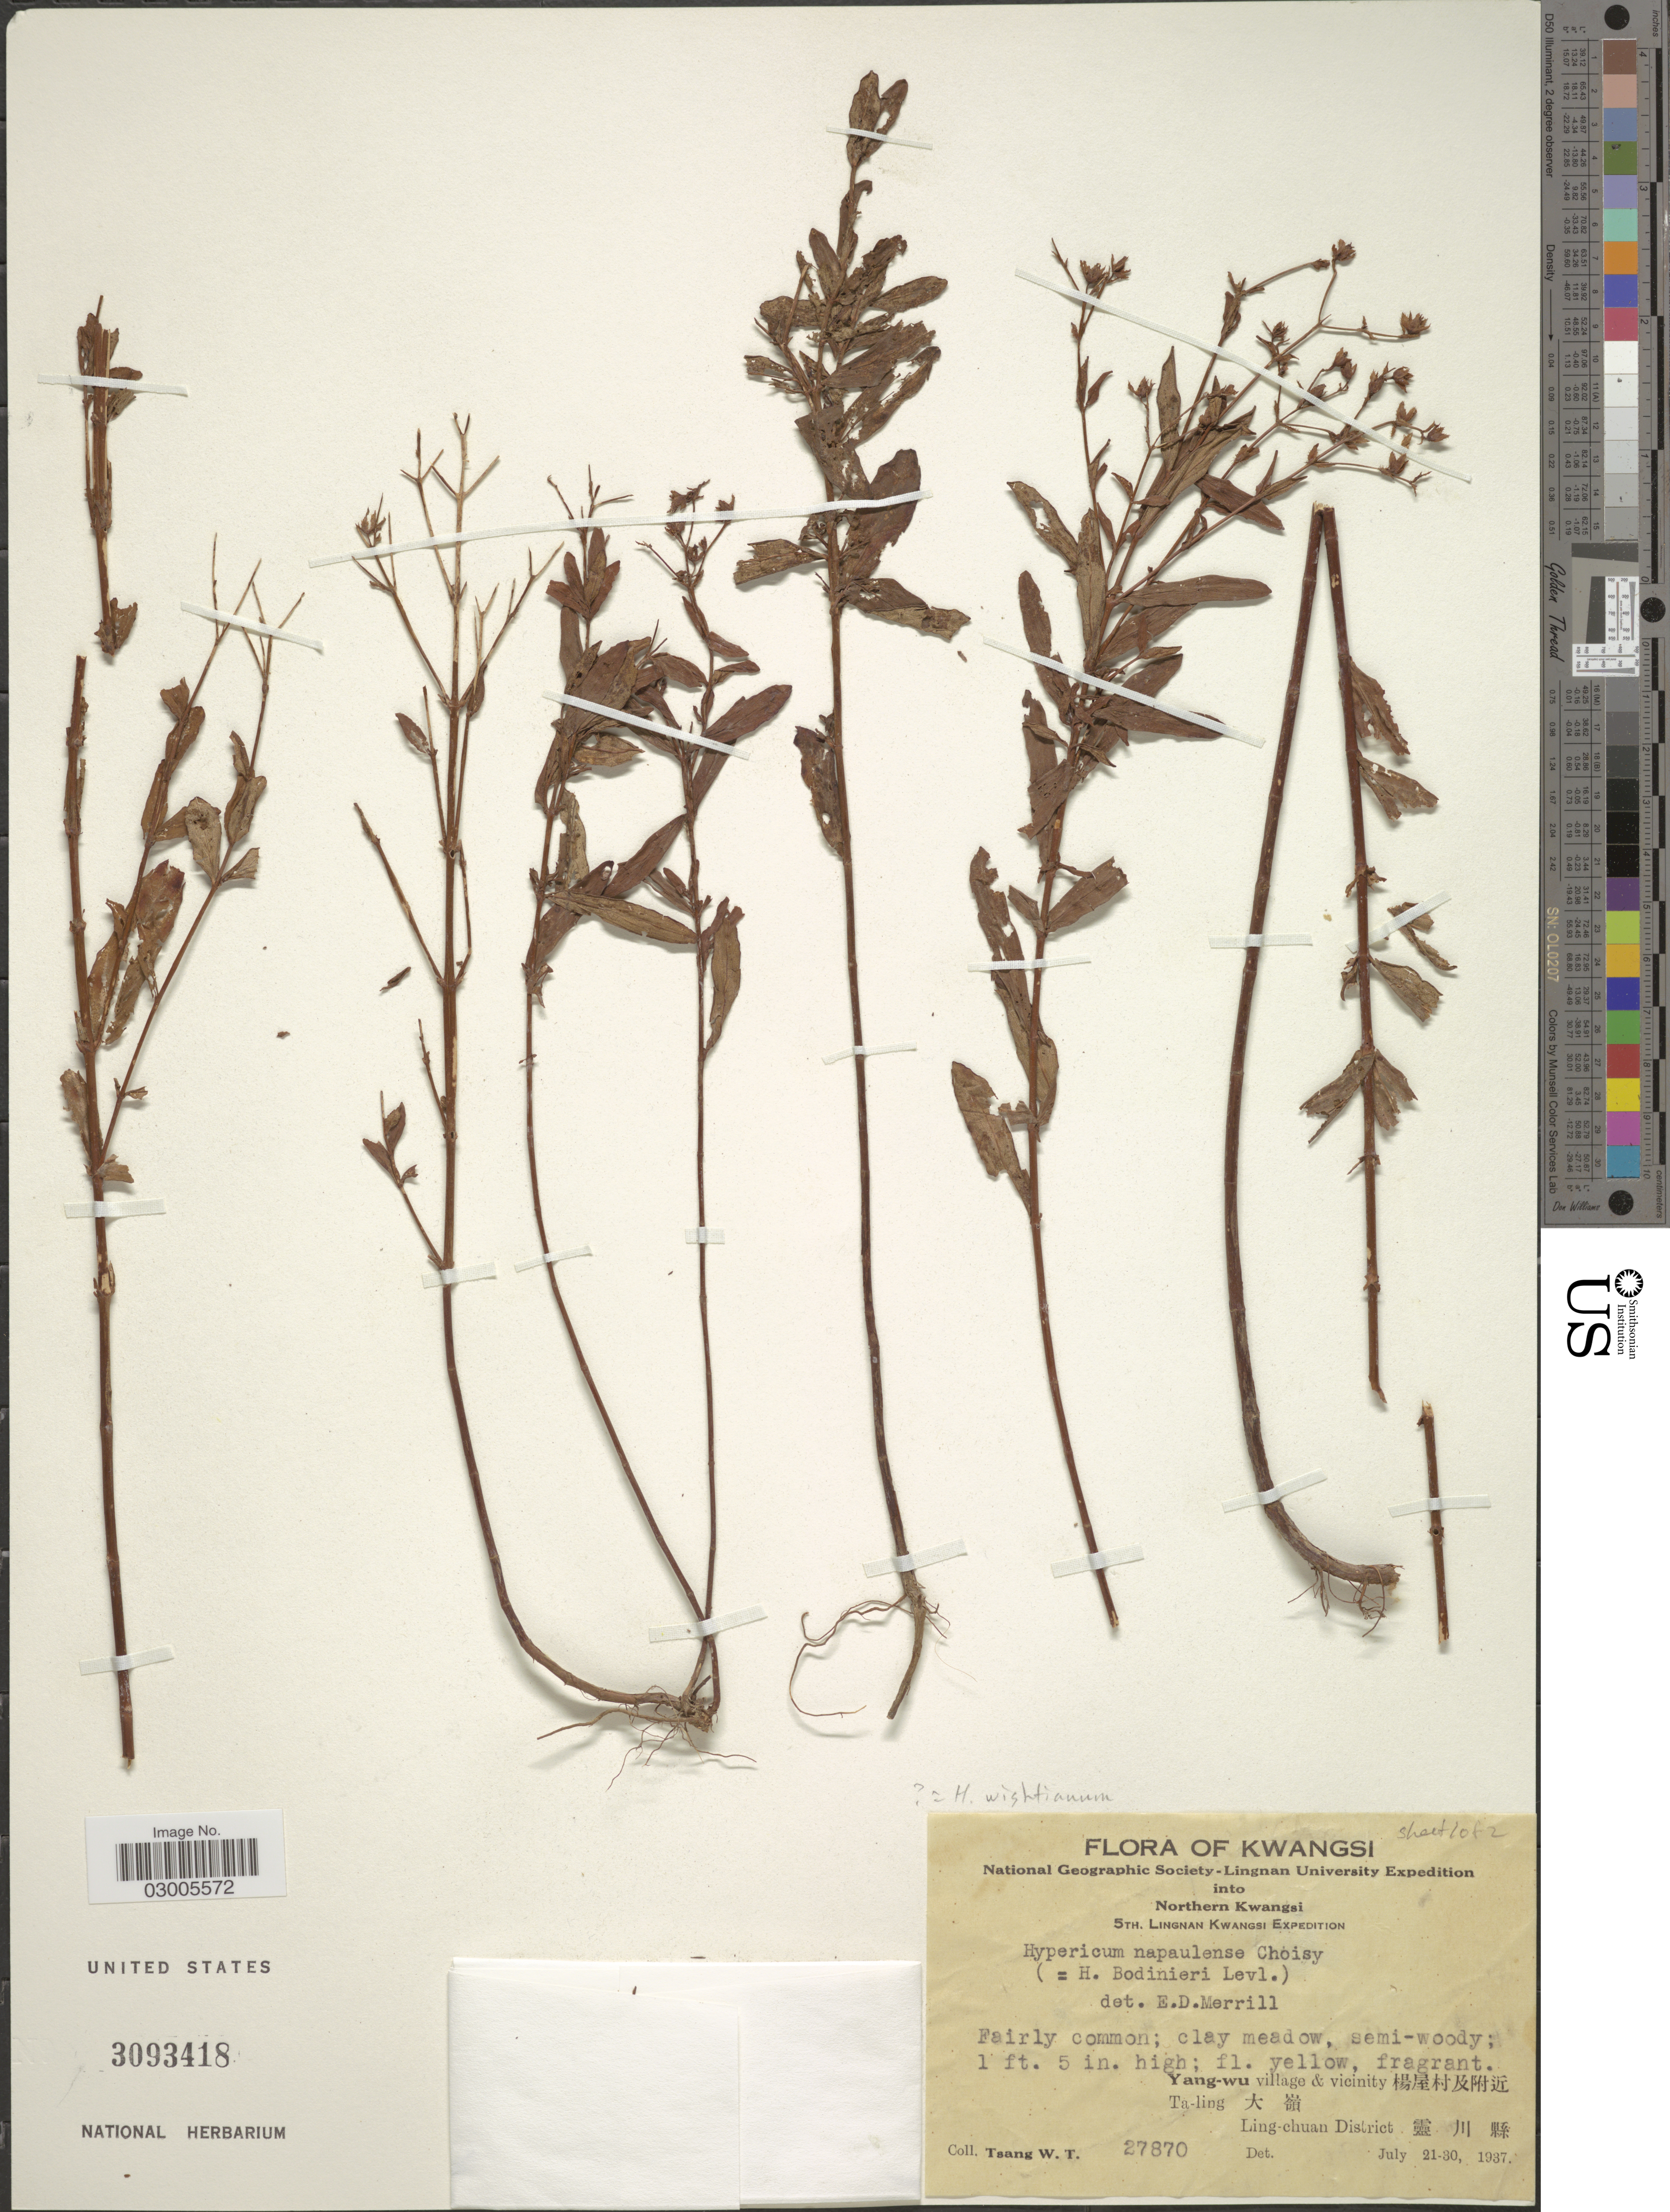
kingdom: Plantae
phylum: Tracheophyta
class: Magnoliopsida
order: Malpighiales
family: Hypericaceae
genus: Hypericum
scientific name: Hypericum wightianum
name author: Wall. ex Wight & Arn.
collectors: W. T. Tsang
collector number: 27870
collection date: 1937-07-21/1937-07-30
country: China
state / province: Guangxi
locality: Kwangsi.Northern Kwangsi. Yang-wu village & vicinity Ta-ling . Ling-chuan District .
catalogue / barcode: US 3093418